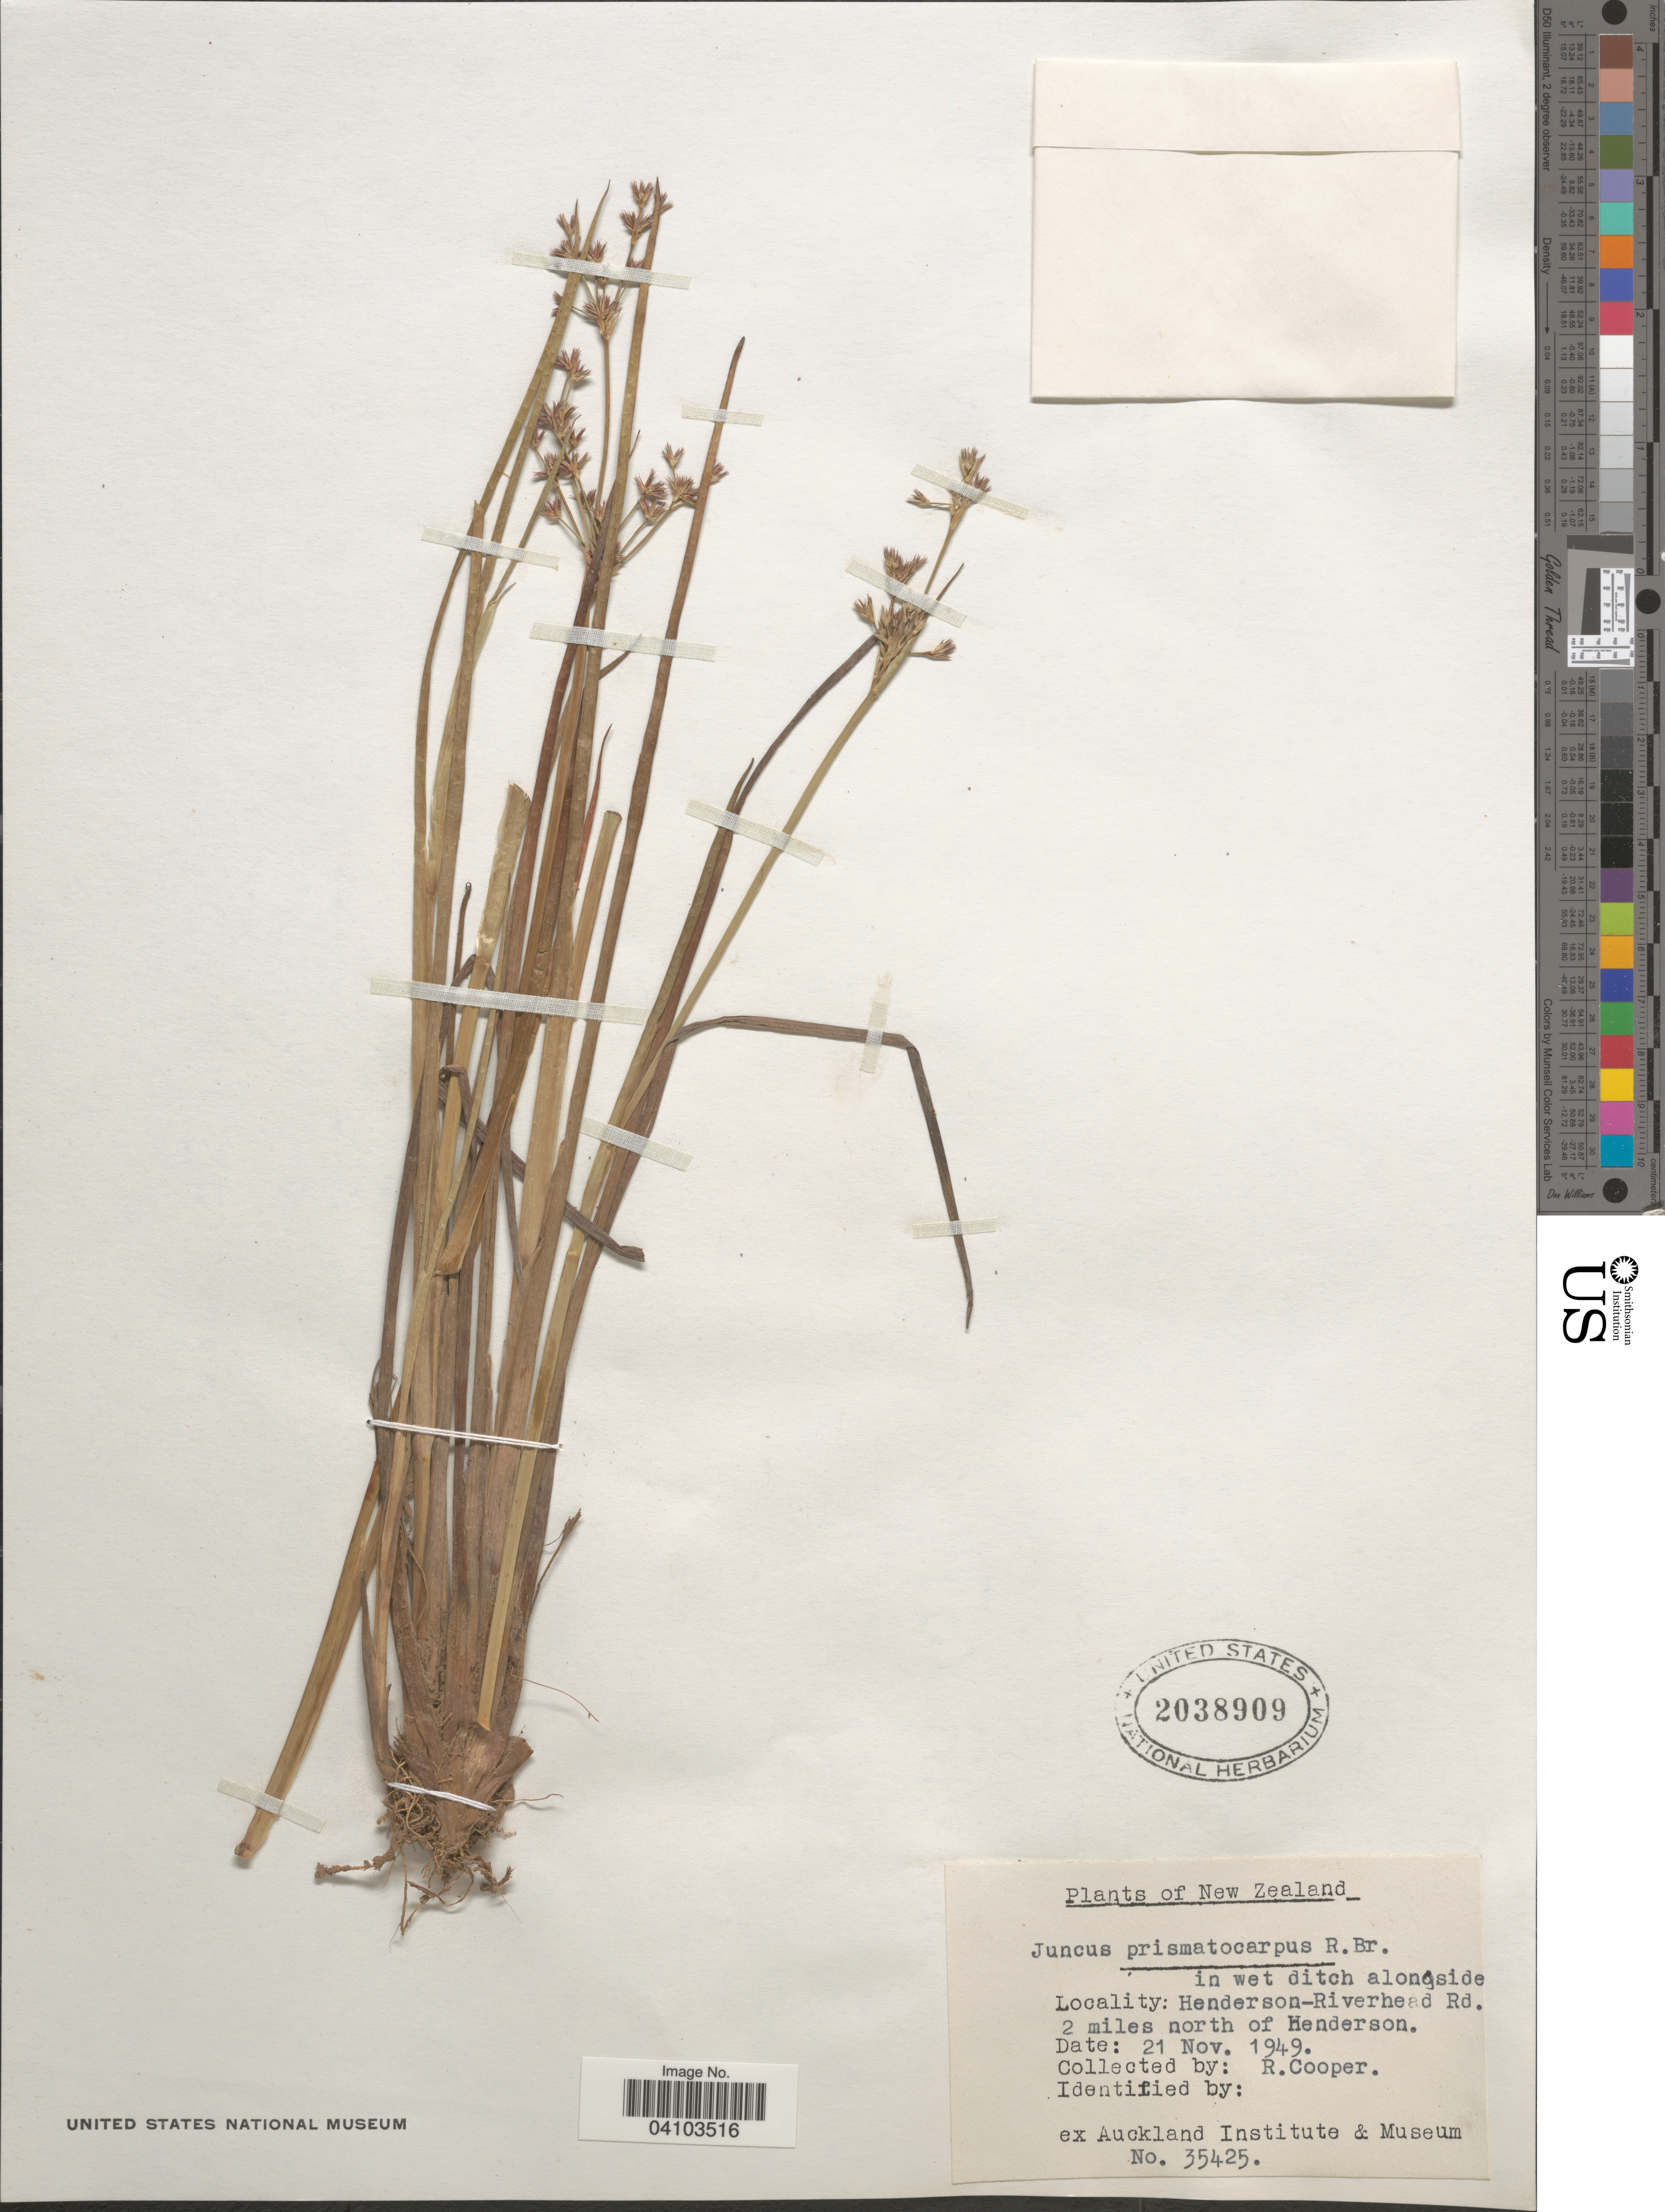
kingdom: Plantae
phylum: Tracheophyta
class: Liliopsida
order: Poales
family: Juncaceae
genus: Juncus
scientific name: Juncus prismatocarpus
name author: R. Br.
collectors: R. Cooper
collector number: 35425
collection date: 1949-11-21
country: New Zealand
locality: Henderson-Riverhead Rd. 2 miles north of Henderson.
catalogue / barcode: US 2038909